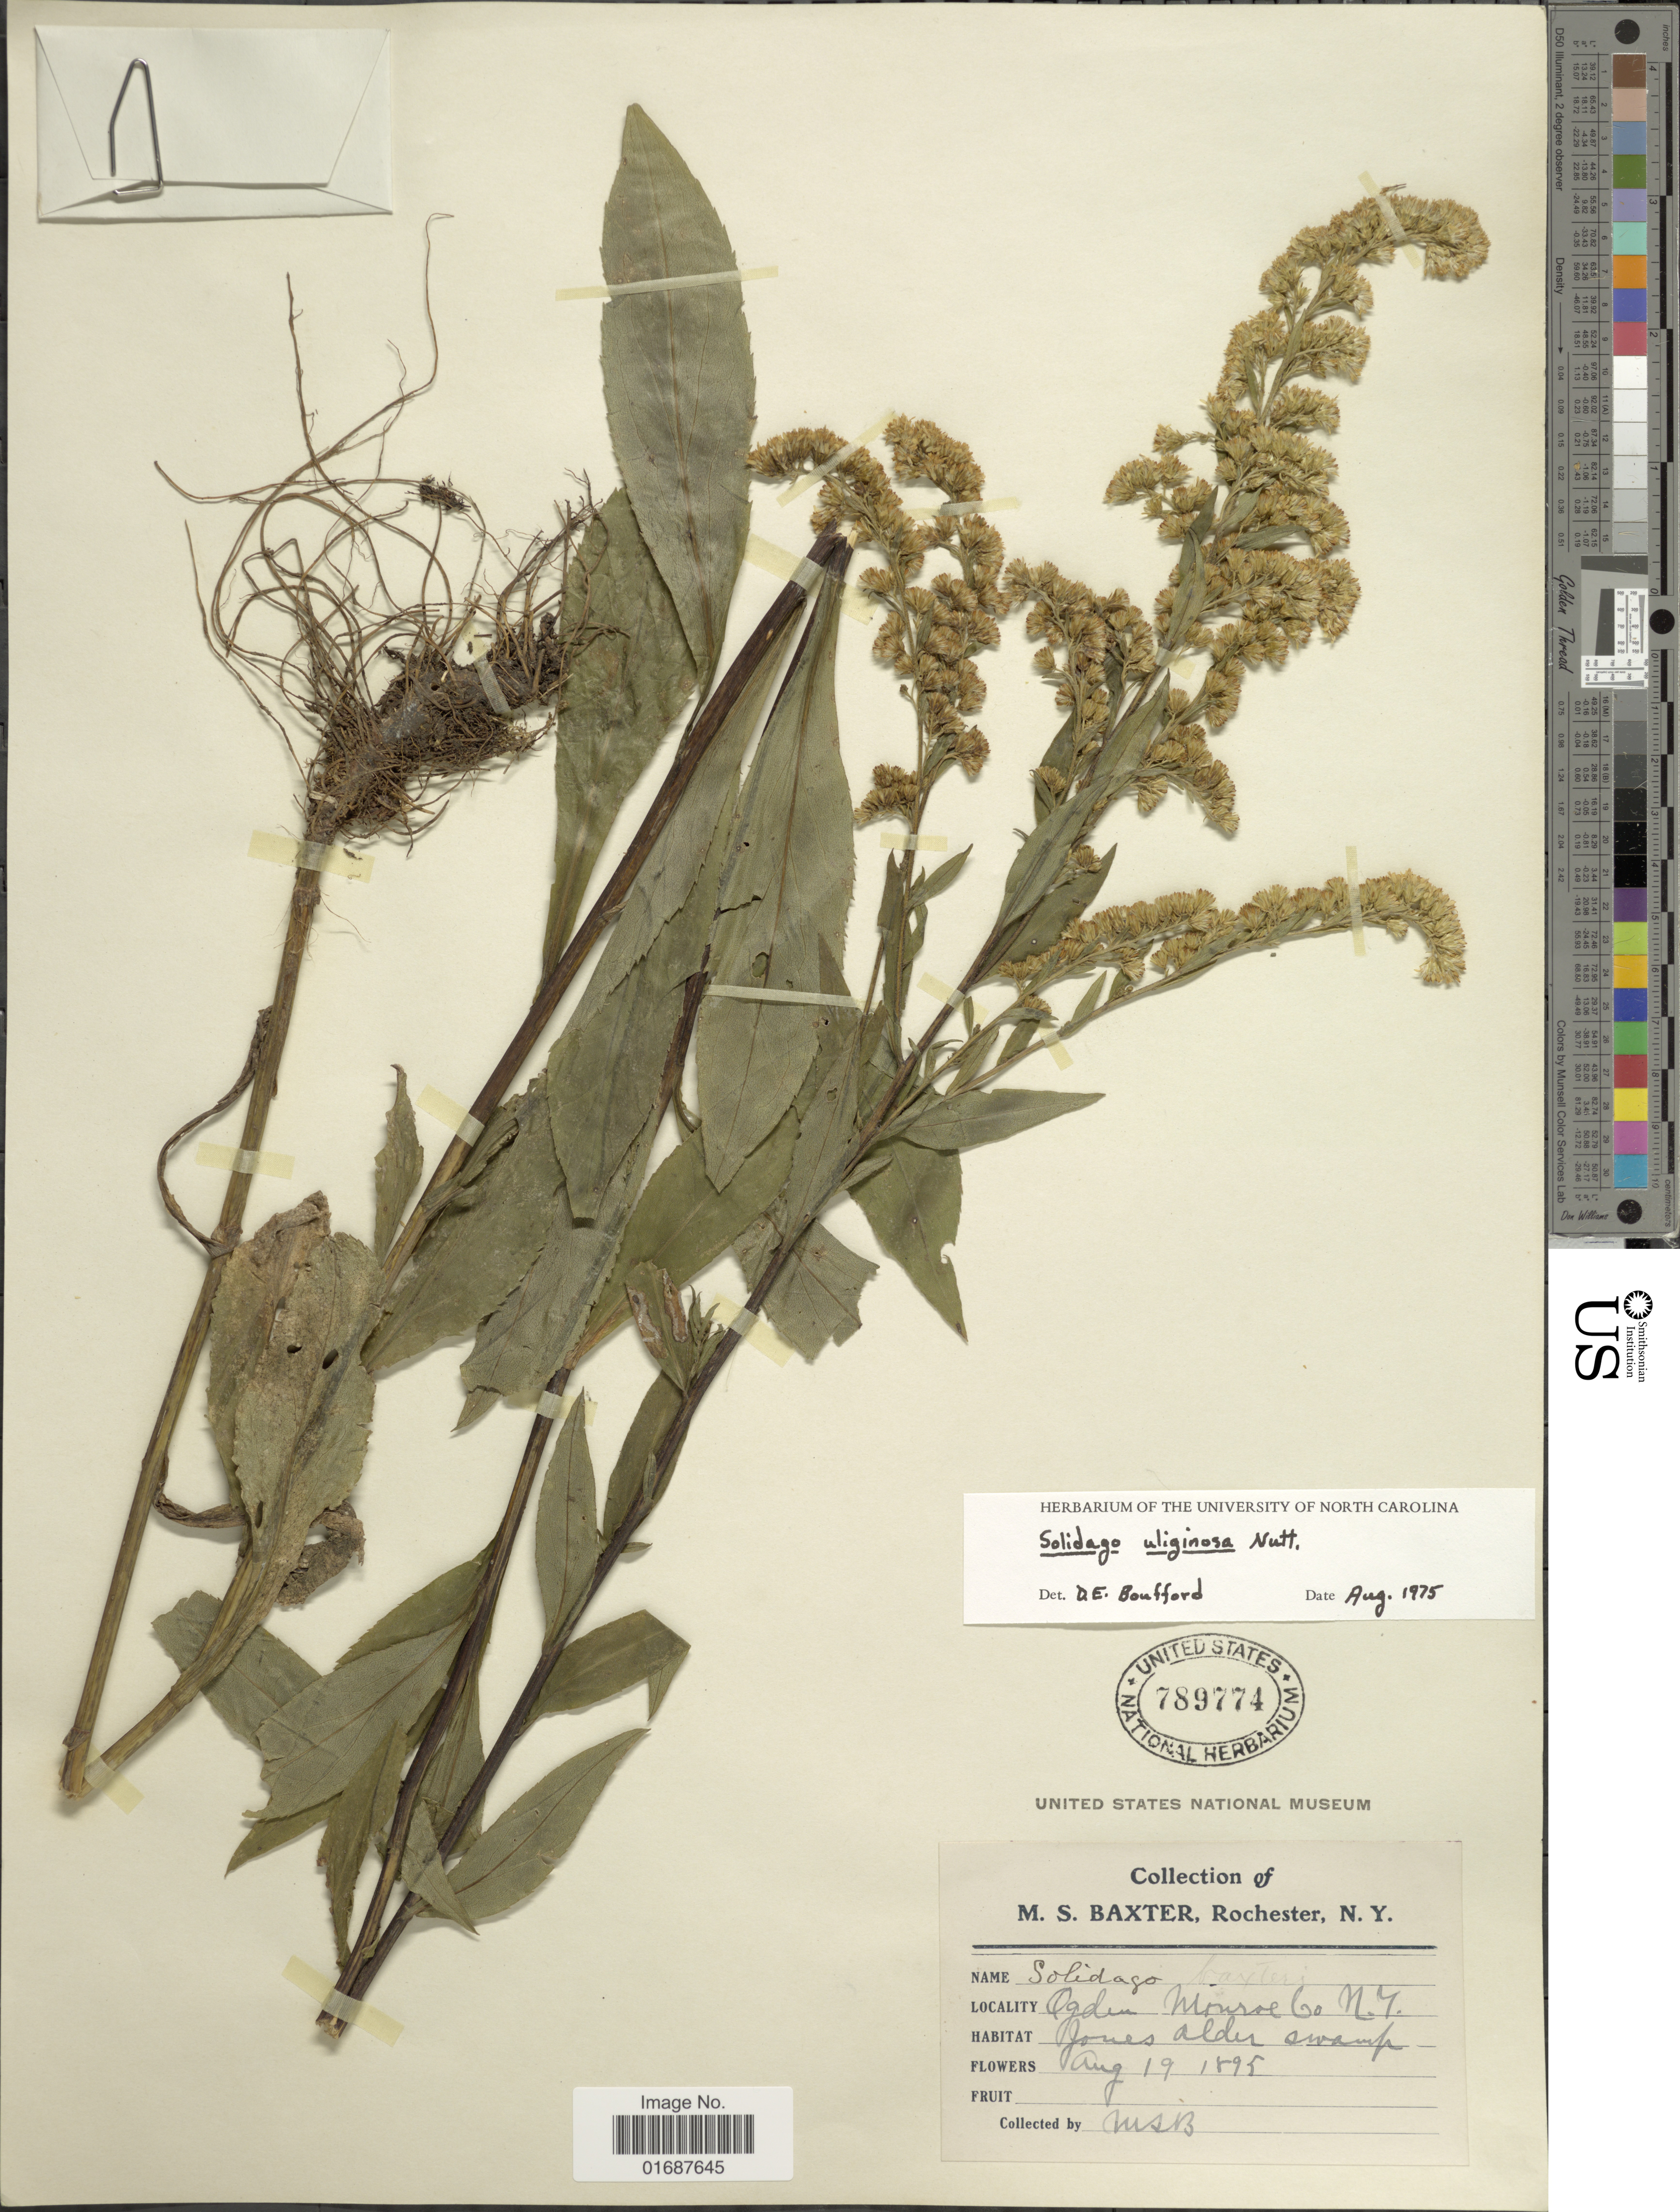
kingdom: Plantae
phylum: Tracheophyta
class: Magnoliopsida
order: Asterales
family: Asteraceae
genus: Solidago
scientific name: Solidago uliginosa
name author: Nutt.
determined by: Boufford, D. E.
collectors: M. Baxter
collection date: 1895-08-19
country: United States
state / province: New York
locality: Ogden Monroe Co.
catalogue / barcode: US 789774